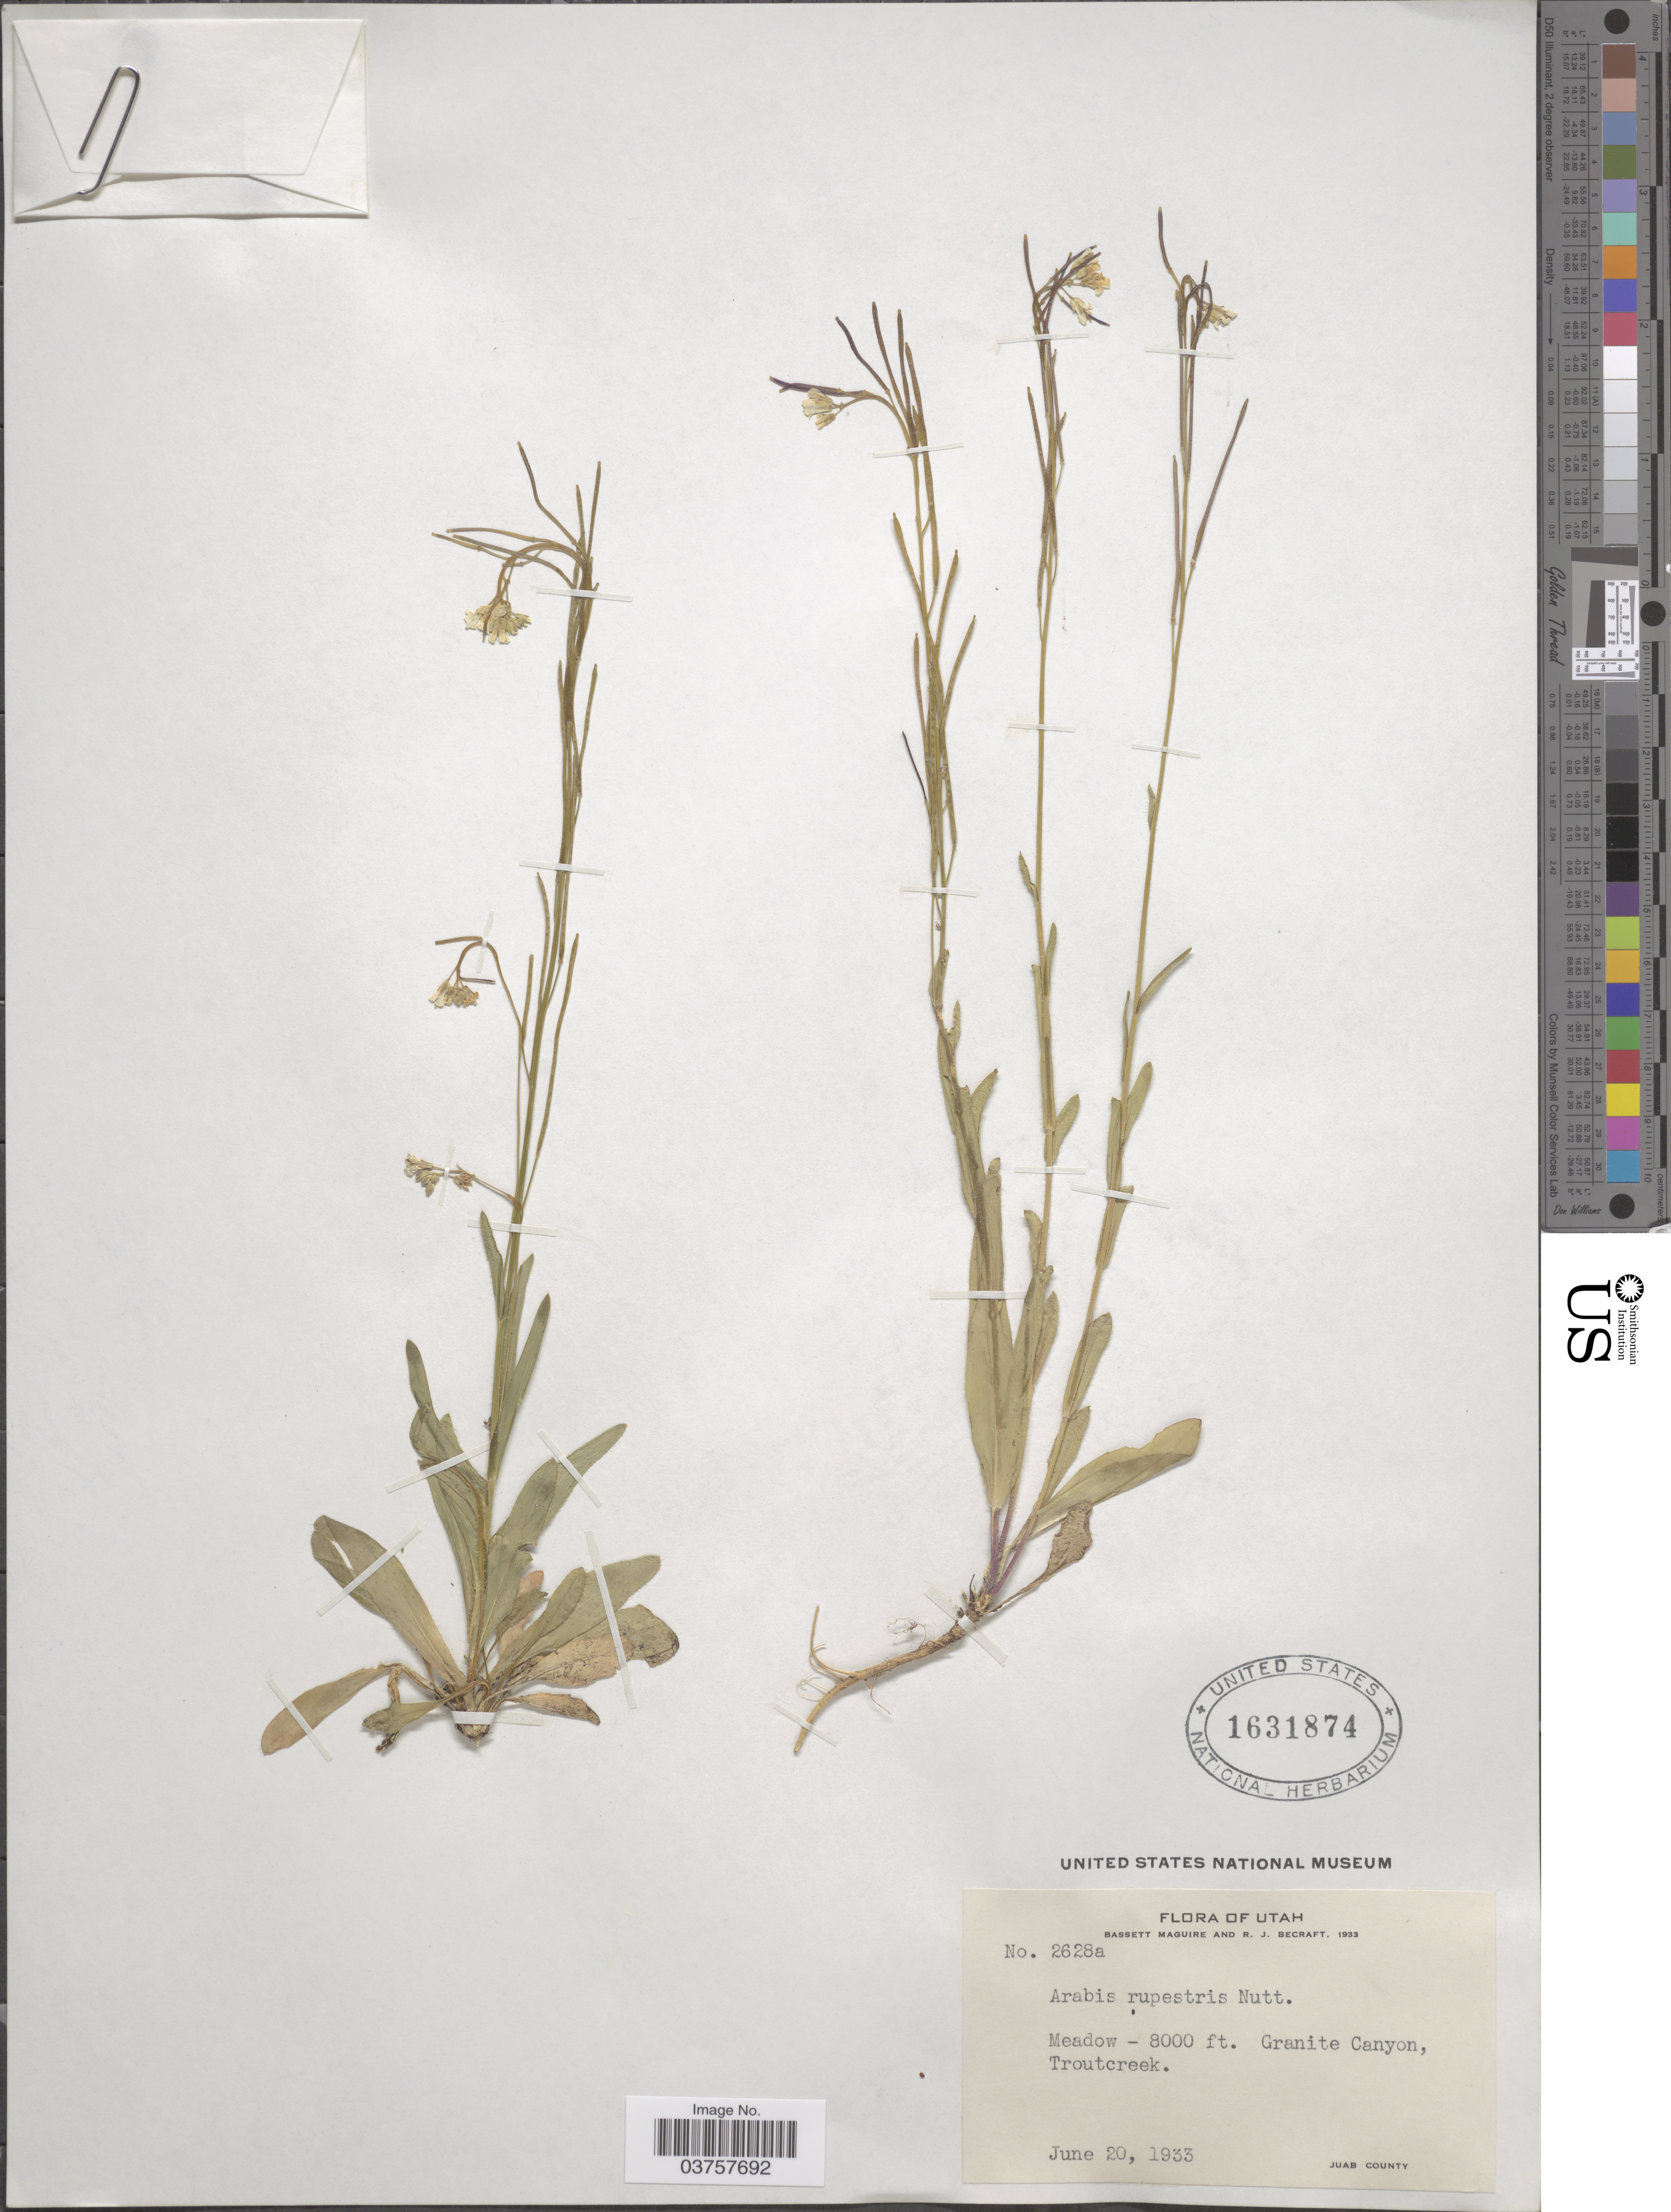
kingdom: Plantae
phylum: Tracheophyta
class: Magnoliopsida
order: Brassicales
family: Brassicaceae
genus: Arabis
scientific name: Arabis holboellii var. retrofracta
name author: Rydb.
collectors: B. Maguire & R. Becraft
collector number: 2628a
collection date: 1933-06-20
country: United States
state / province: Utah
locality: Granite Canyon, Troutcreek. Juab County.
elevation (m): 2438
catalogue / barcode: US 1631874